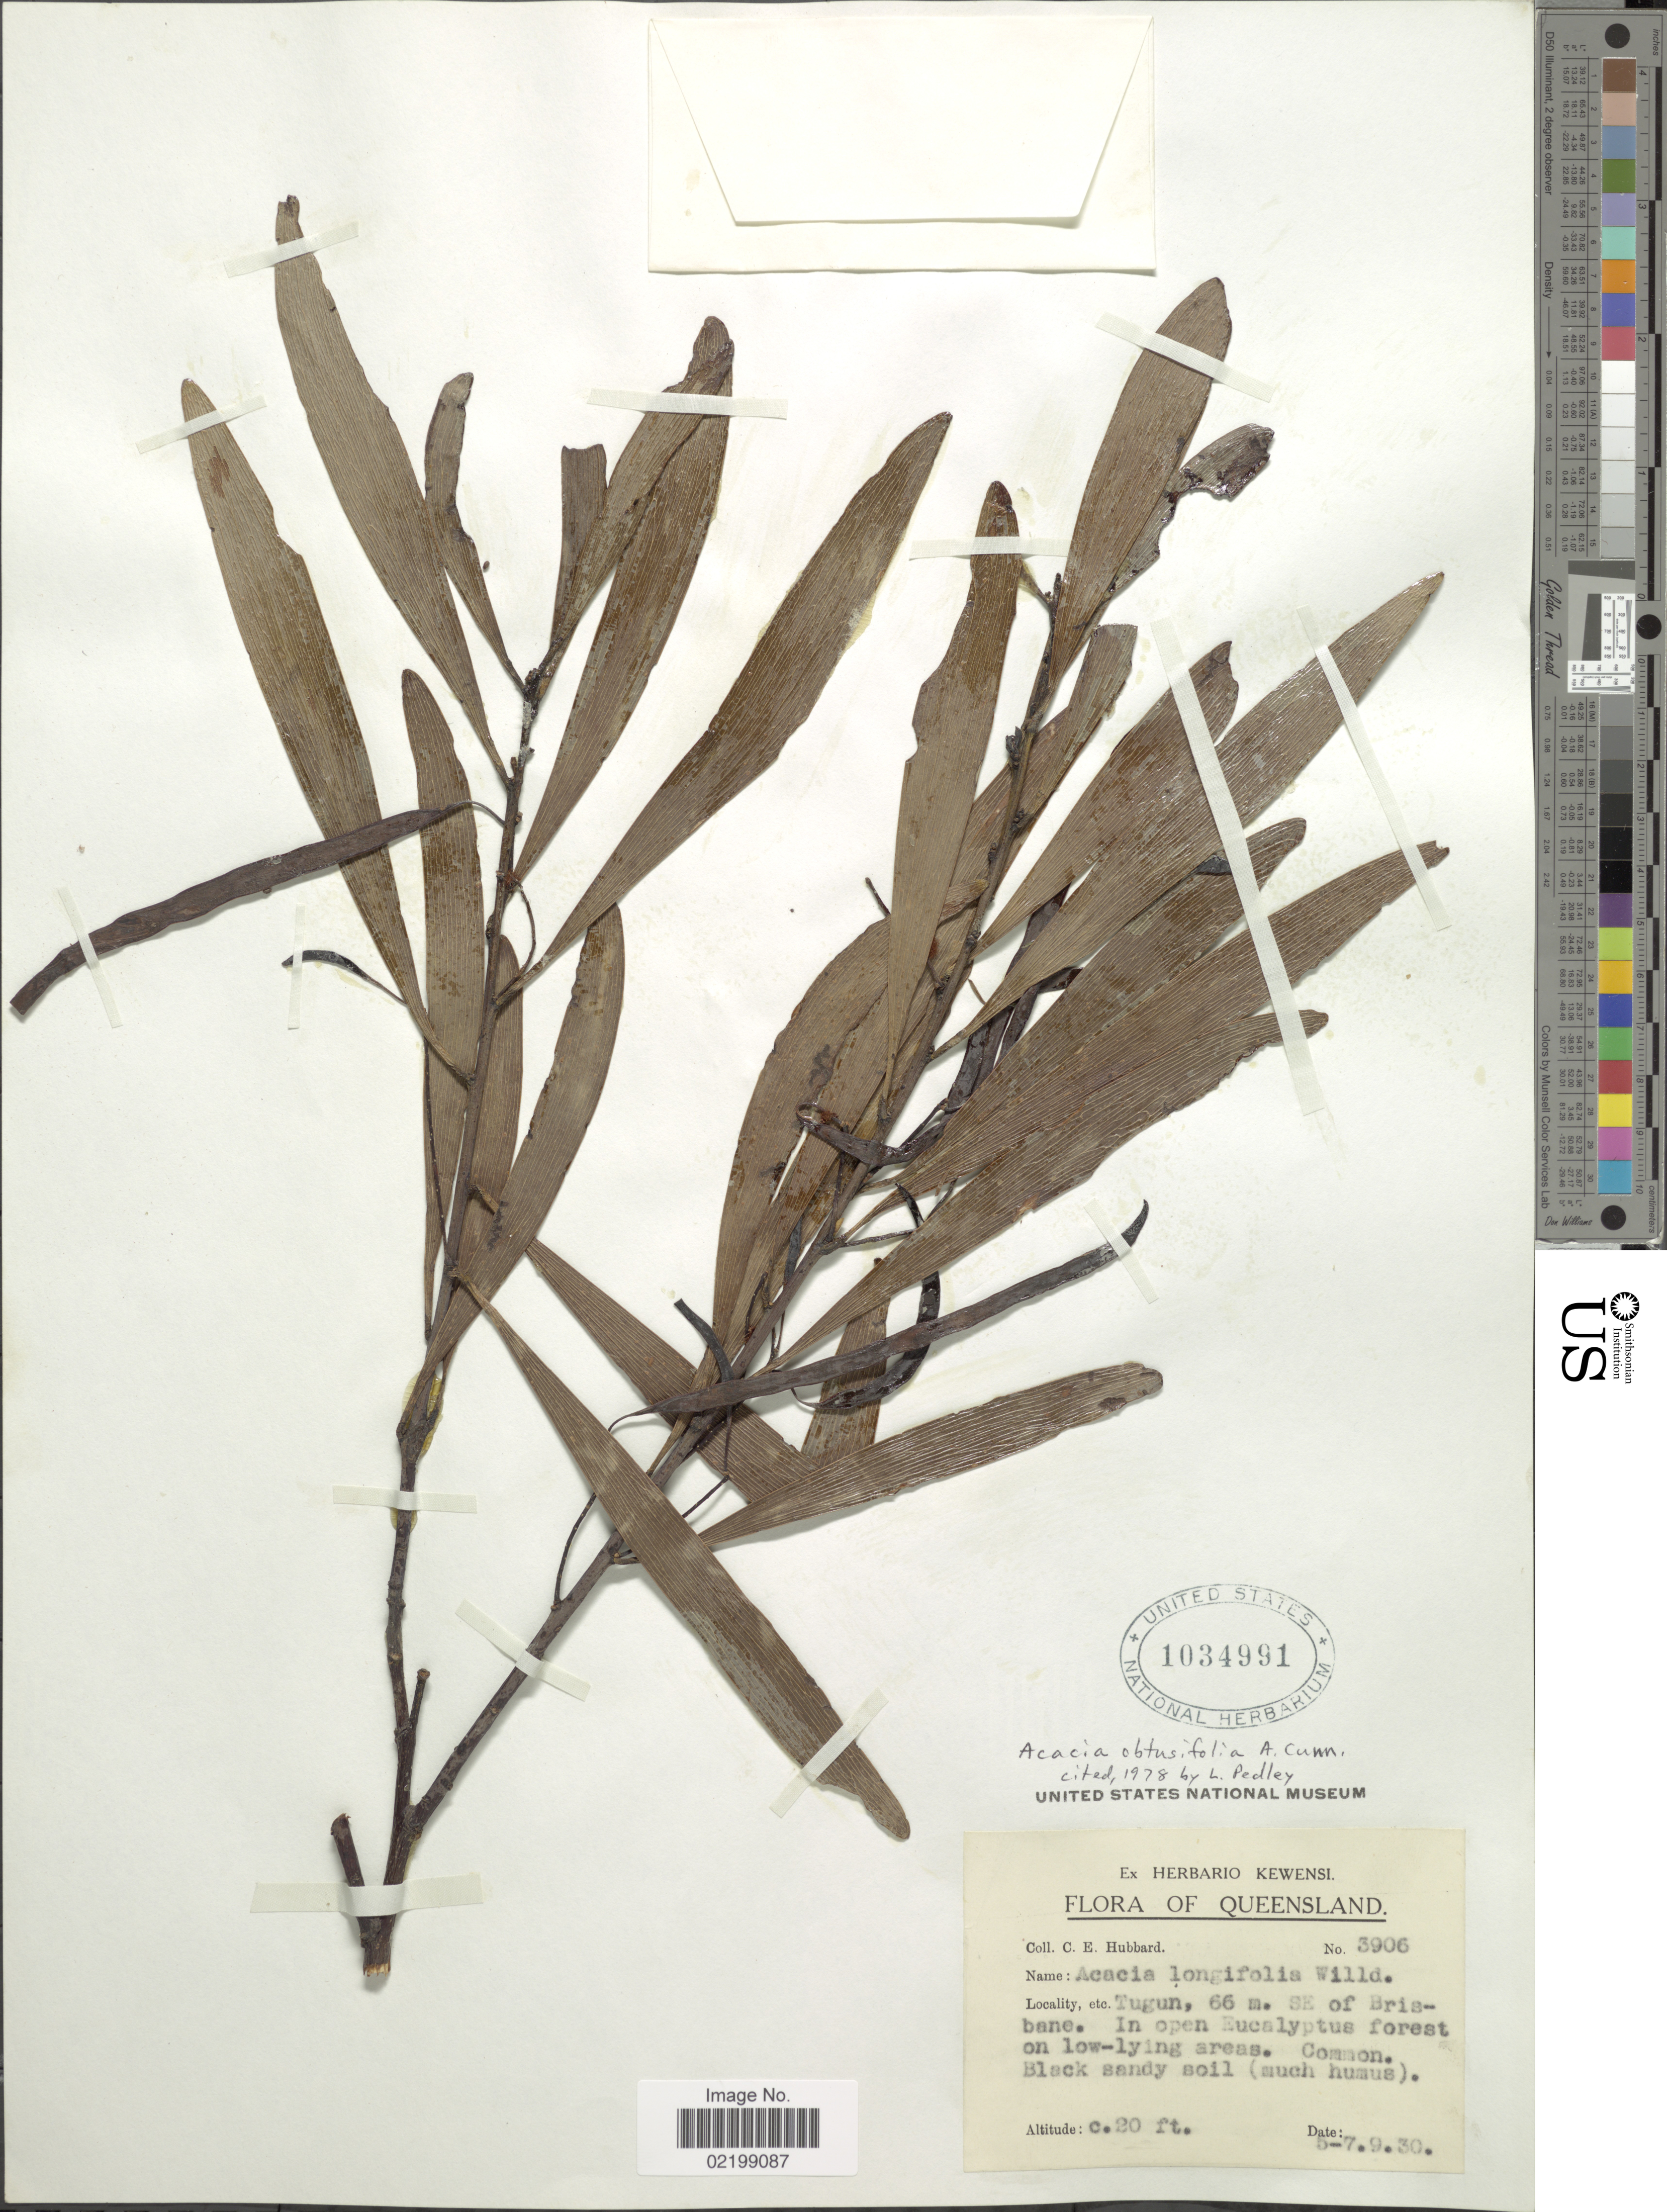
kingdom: Plantae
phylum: Tracheophyta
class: Magnoliopsida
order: Fabales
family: Fabaceae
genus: Acacia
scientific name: Acacia obtusifolia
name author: A. Cunn.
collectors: C. E. Hubbard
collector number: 3906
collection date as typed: Transcribed d/m/y: 5/9/30 to 7/9/30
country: Australia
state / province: Queensland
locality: Tugun, 66 m. SE of Brisbane, in open Eucalyptus forest on low-lying areas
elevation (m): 6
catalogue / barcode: US 1034991